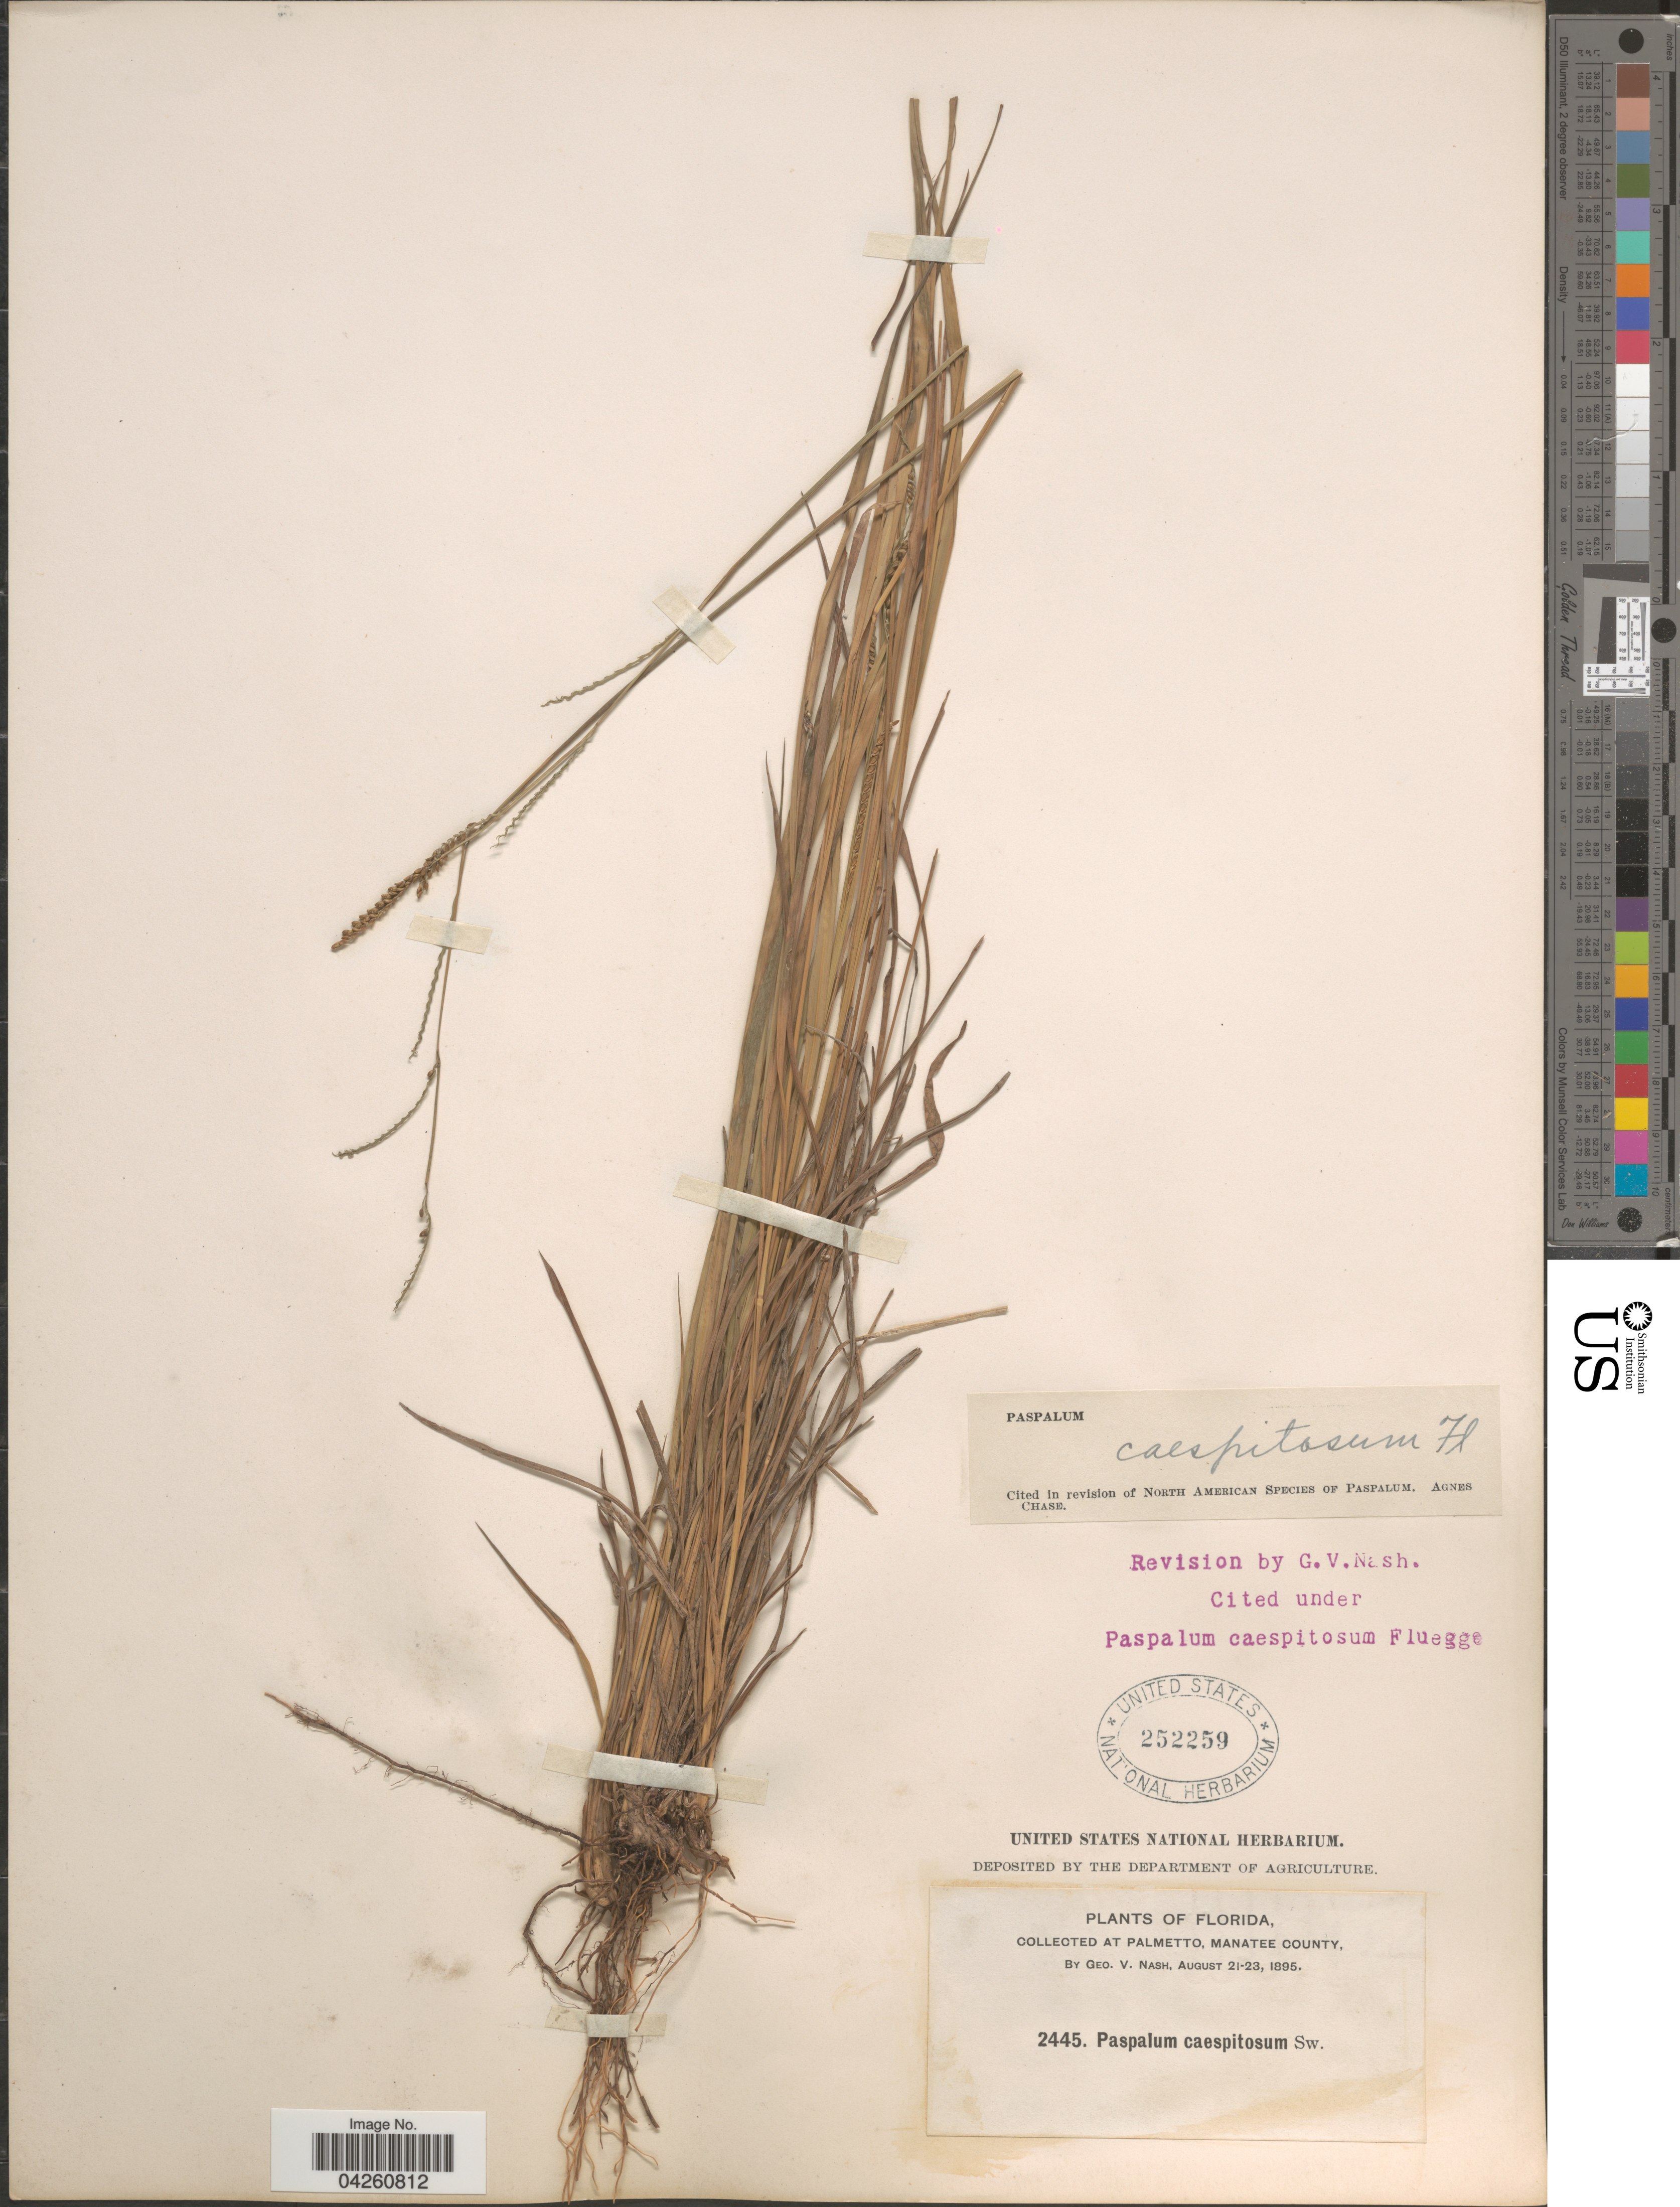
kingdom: Plantae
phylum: Tracheophyta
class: Liliopsida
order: Poales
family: Poaceae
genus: Paspalum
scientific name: Paspalum caespitosum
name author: Flüggé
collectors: G. V. Nash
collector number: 2445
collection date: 1895-08-21/1895-08-23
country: United States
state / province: Florida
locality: At Palmetto, Manatee County.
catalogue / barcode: US 252259